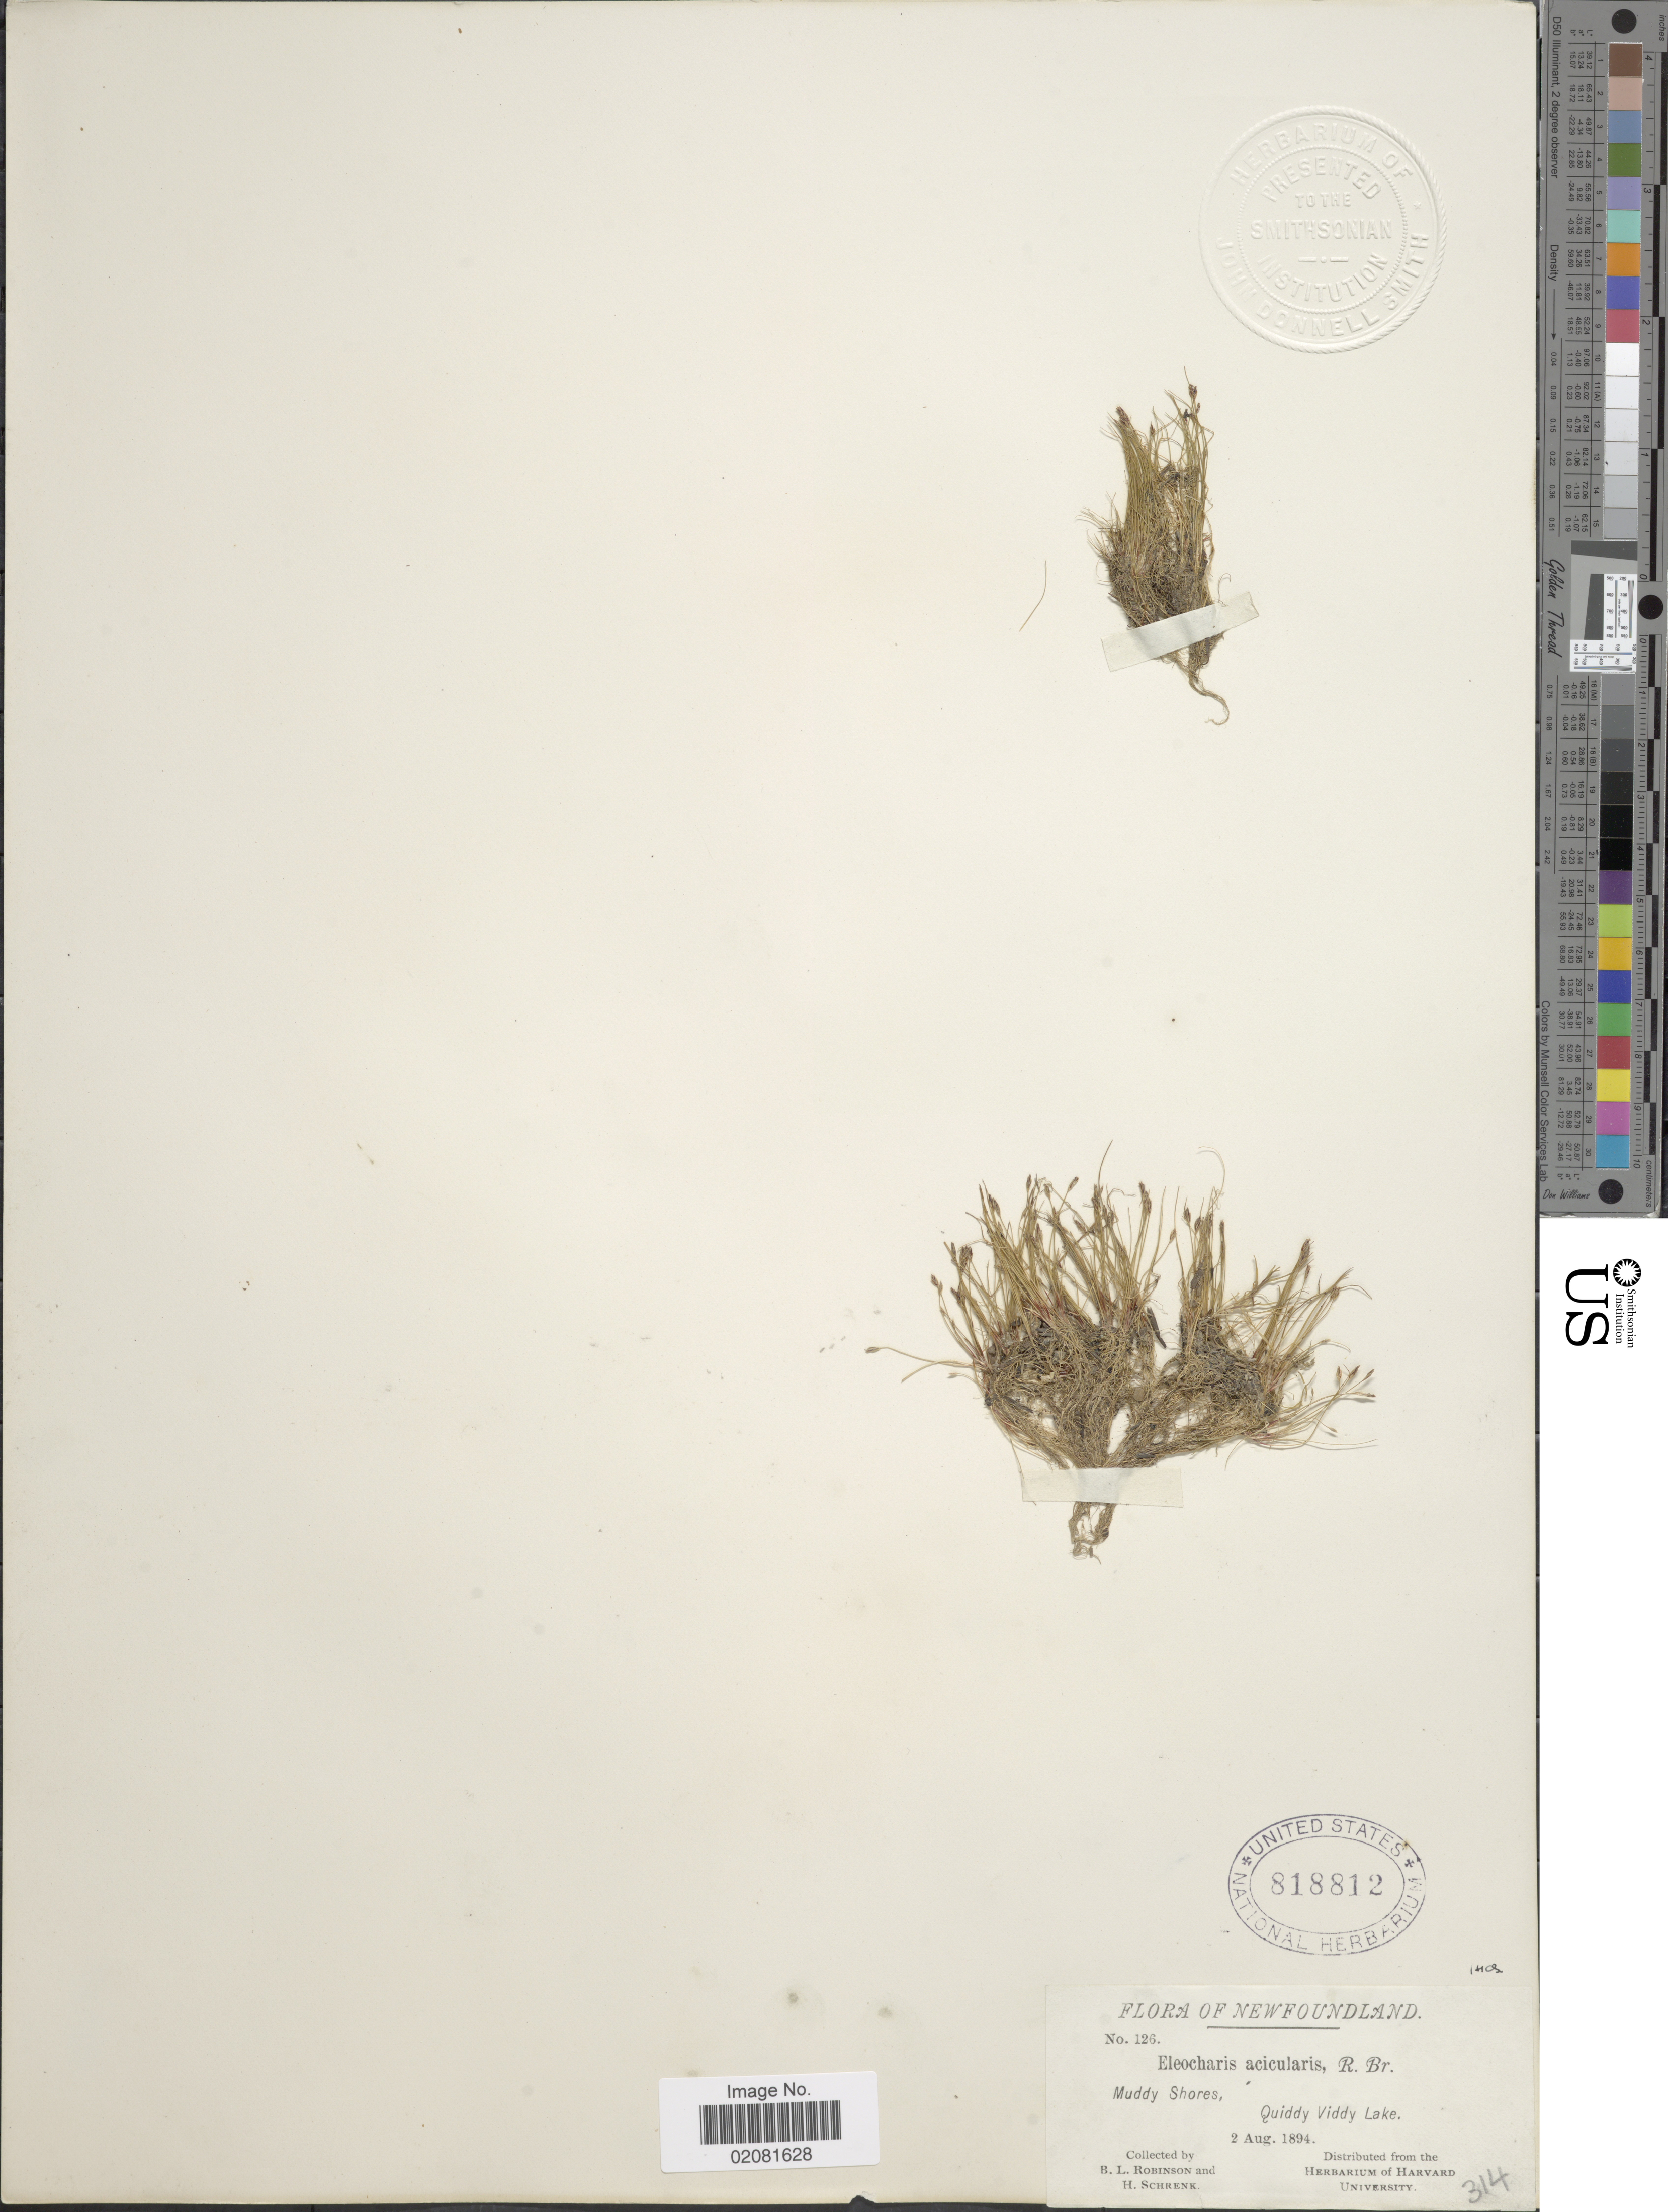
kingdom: Plantae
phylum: Tracheophyta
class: Liliopsida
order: Poales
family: Cyperaceae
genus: Eleocharis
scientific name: Eleocharis acicularis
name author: (L.) Roem. & Schult.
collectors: B. L. Robinson & H. v. Schrenk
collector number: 126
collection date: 1894-08-02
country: Canada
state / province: Newfoundland and Labrador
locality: Muddy Shores, Quiddy Viddy Lake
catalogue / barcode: US 818812